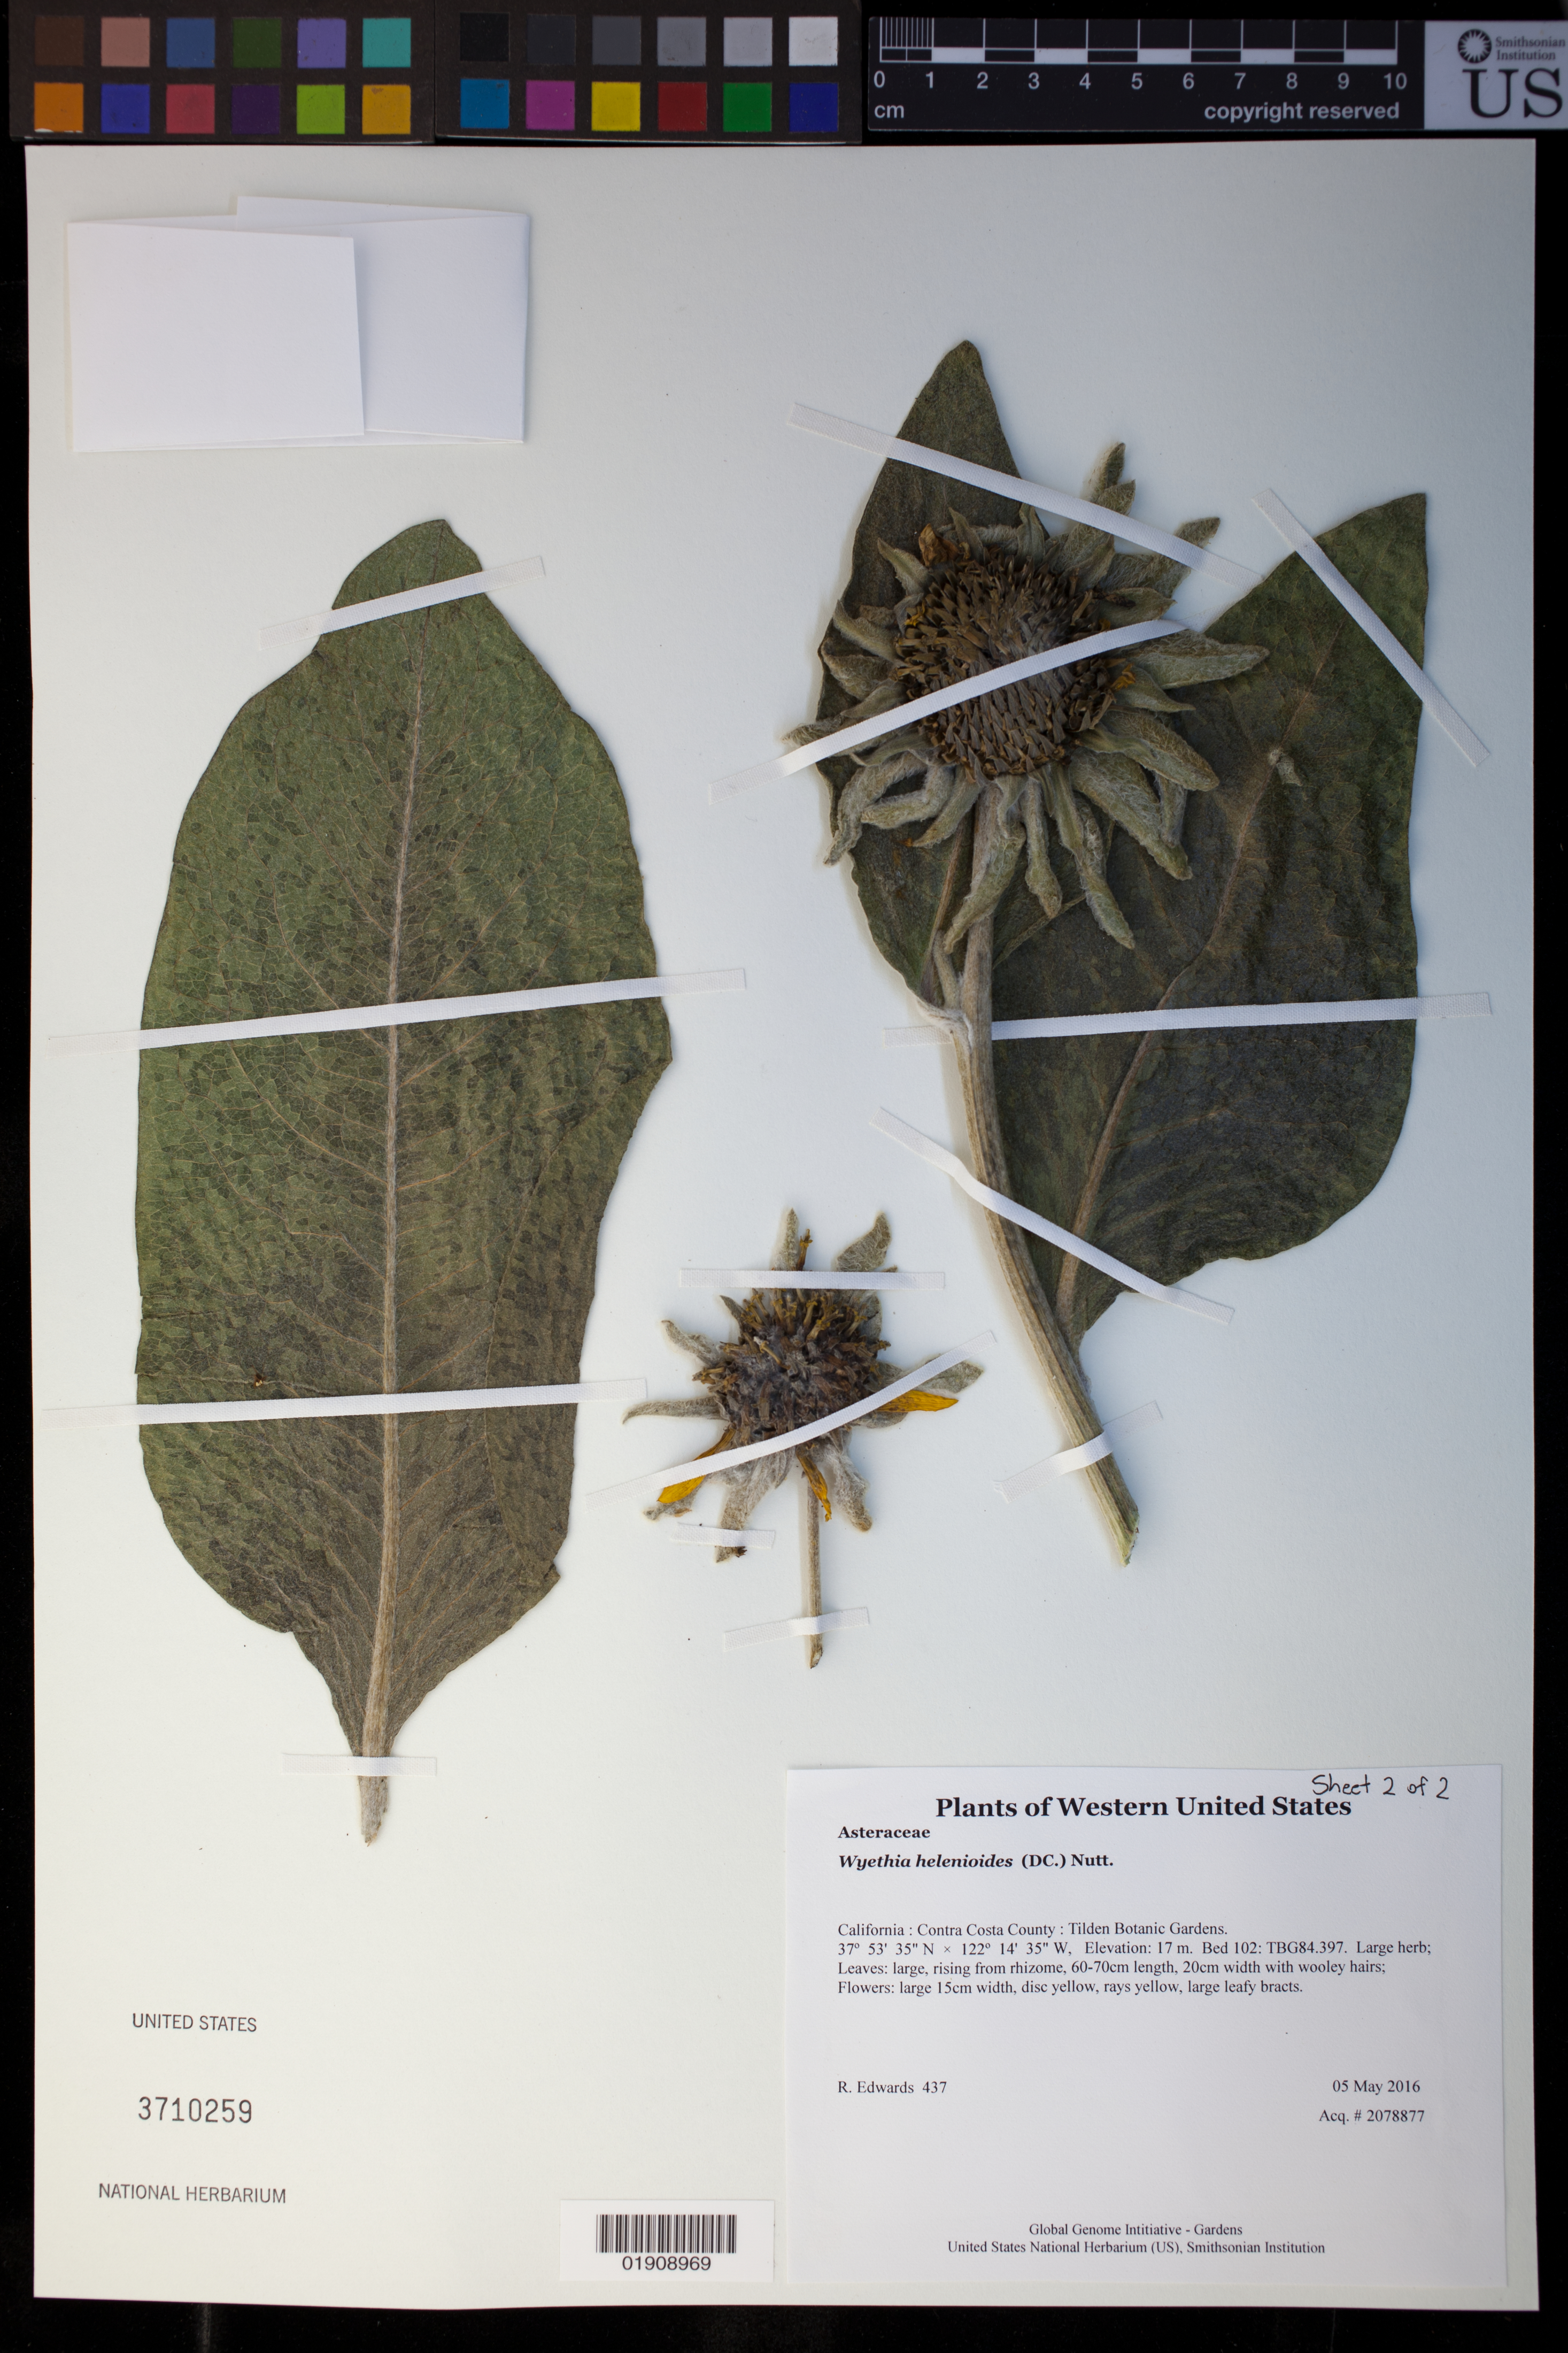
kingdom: Plantae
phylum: Tracheophyta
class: Magnoliopsida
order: Asterales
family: Asteraceae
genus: Wyethia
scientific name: Wyethia helenioides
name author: (DC.) Nutt.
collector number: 437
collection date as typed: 5 May 2016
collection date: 2016-05-05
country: United States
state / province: California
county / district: Contra Costa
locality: Tilden Botanic Gardens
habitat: Bed 102: TBG84.397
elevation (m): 17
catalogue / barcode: US 3710259